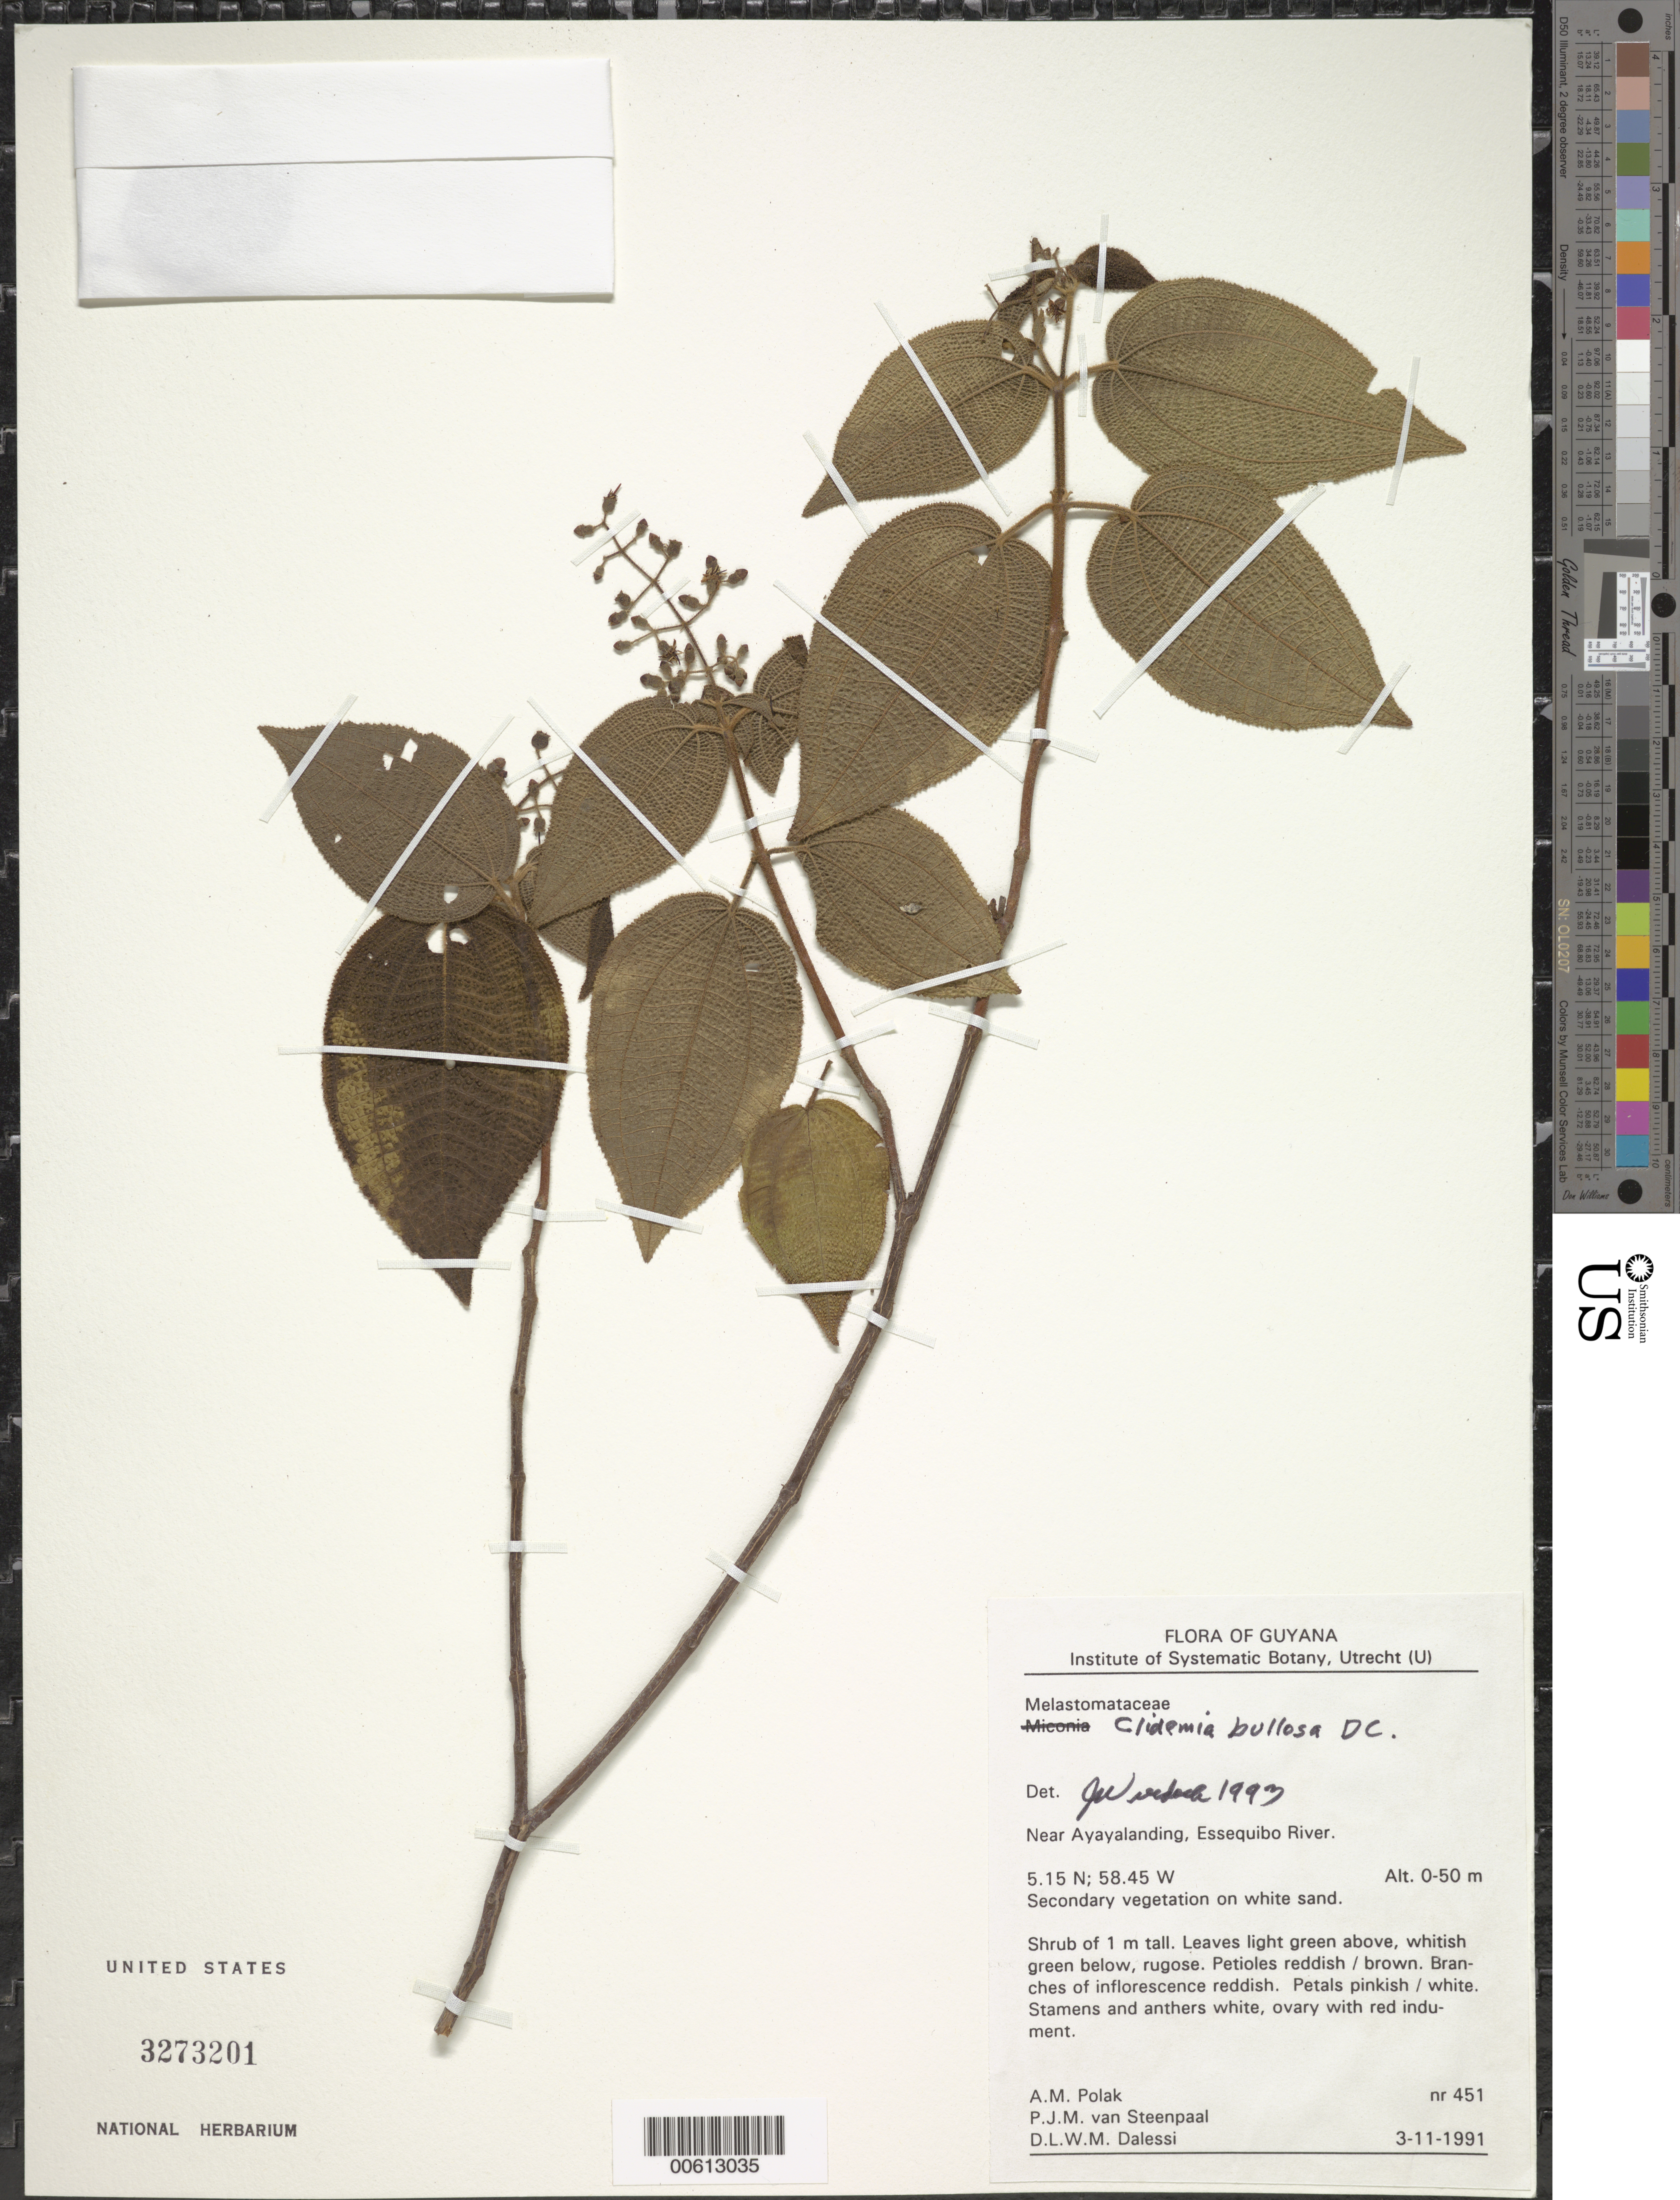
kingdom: Plantae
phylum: Tracheophyta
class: Magnoliopsida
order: Myrtales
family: Melastomataceae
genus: Clidemia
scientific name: Clidemia bullosa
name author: DC.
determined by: Wurdack, John J., (US), US (UNITED STATES)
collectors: M. Polak, P. Maas, H. Rijpkema & S. Robberts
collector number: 451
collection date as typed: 3-Nov-91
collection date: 1991-11-03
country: Guyana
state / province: U. Demerara-Berbice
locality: Ayaya landing, Essequibo R.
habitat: Secondary vegetation on white sand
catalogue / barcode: US 3273201